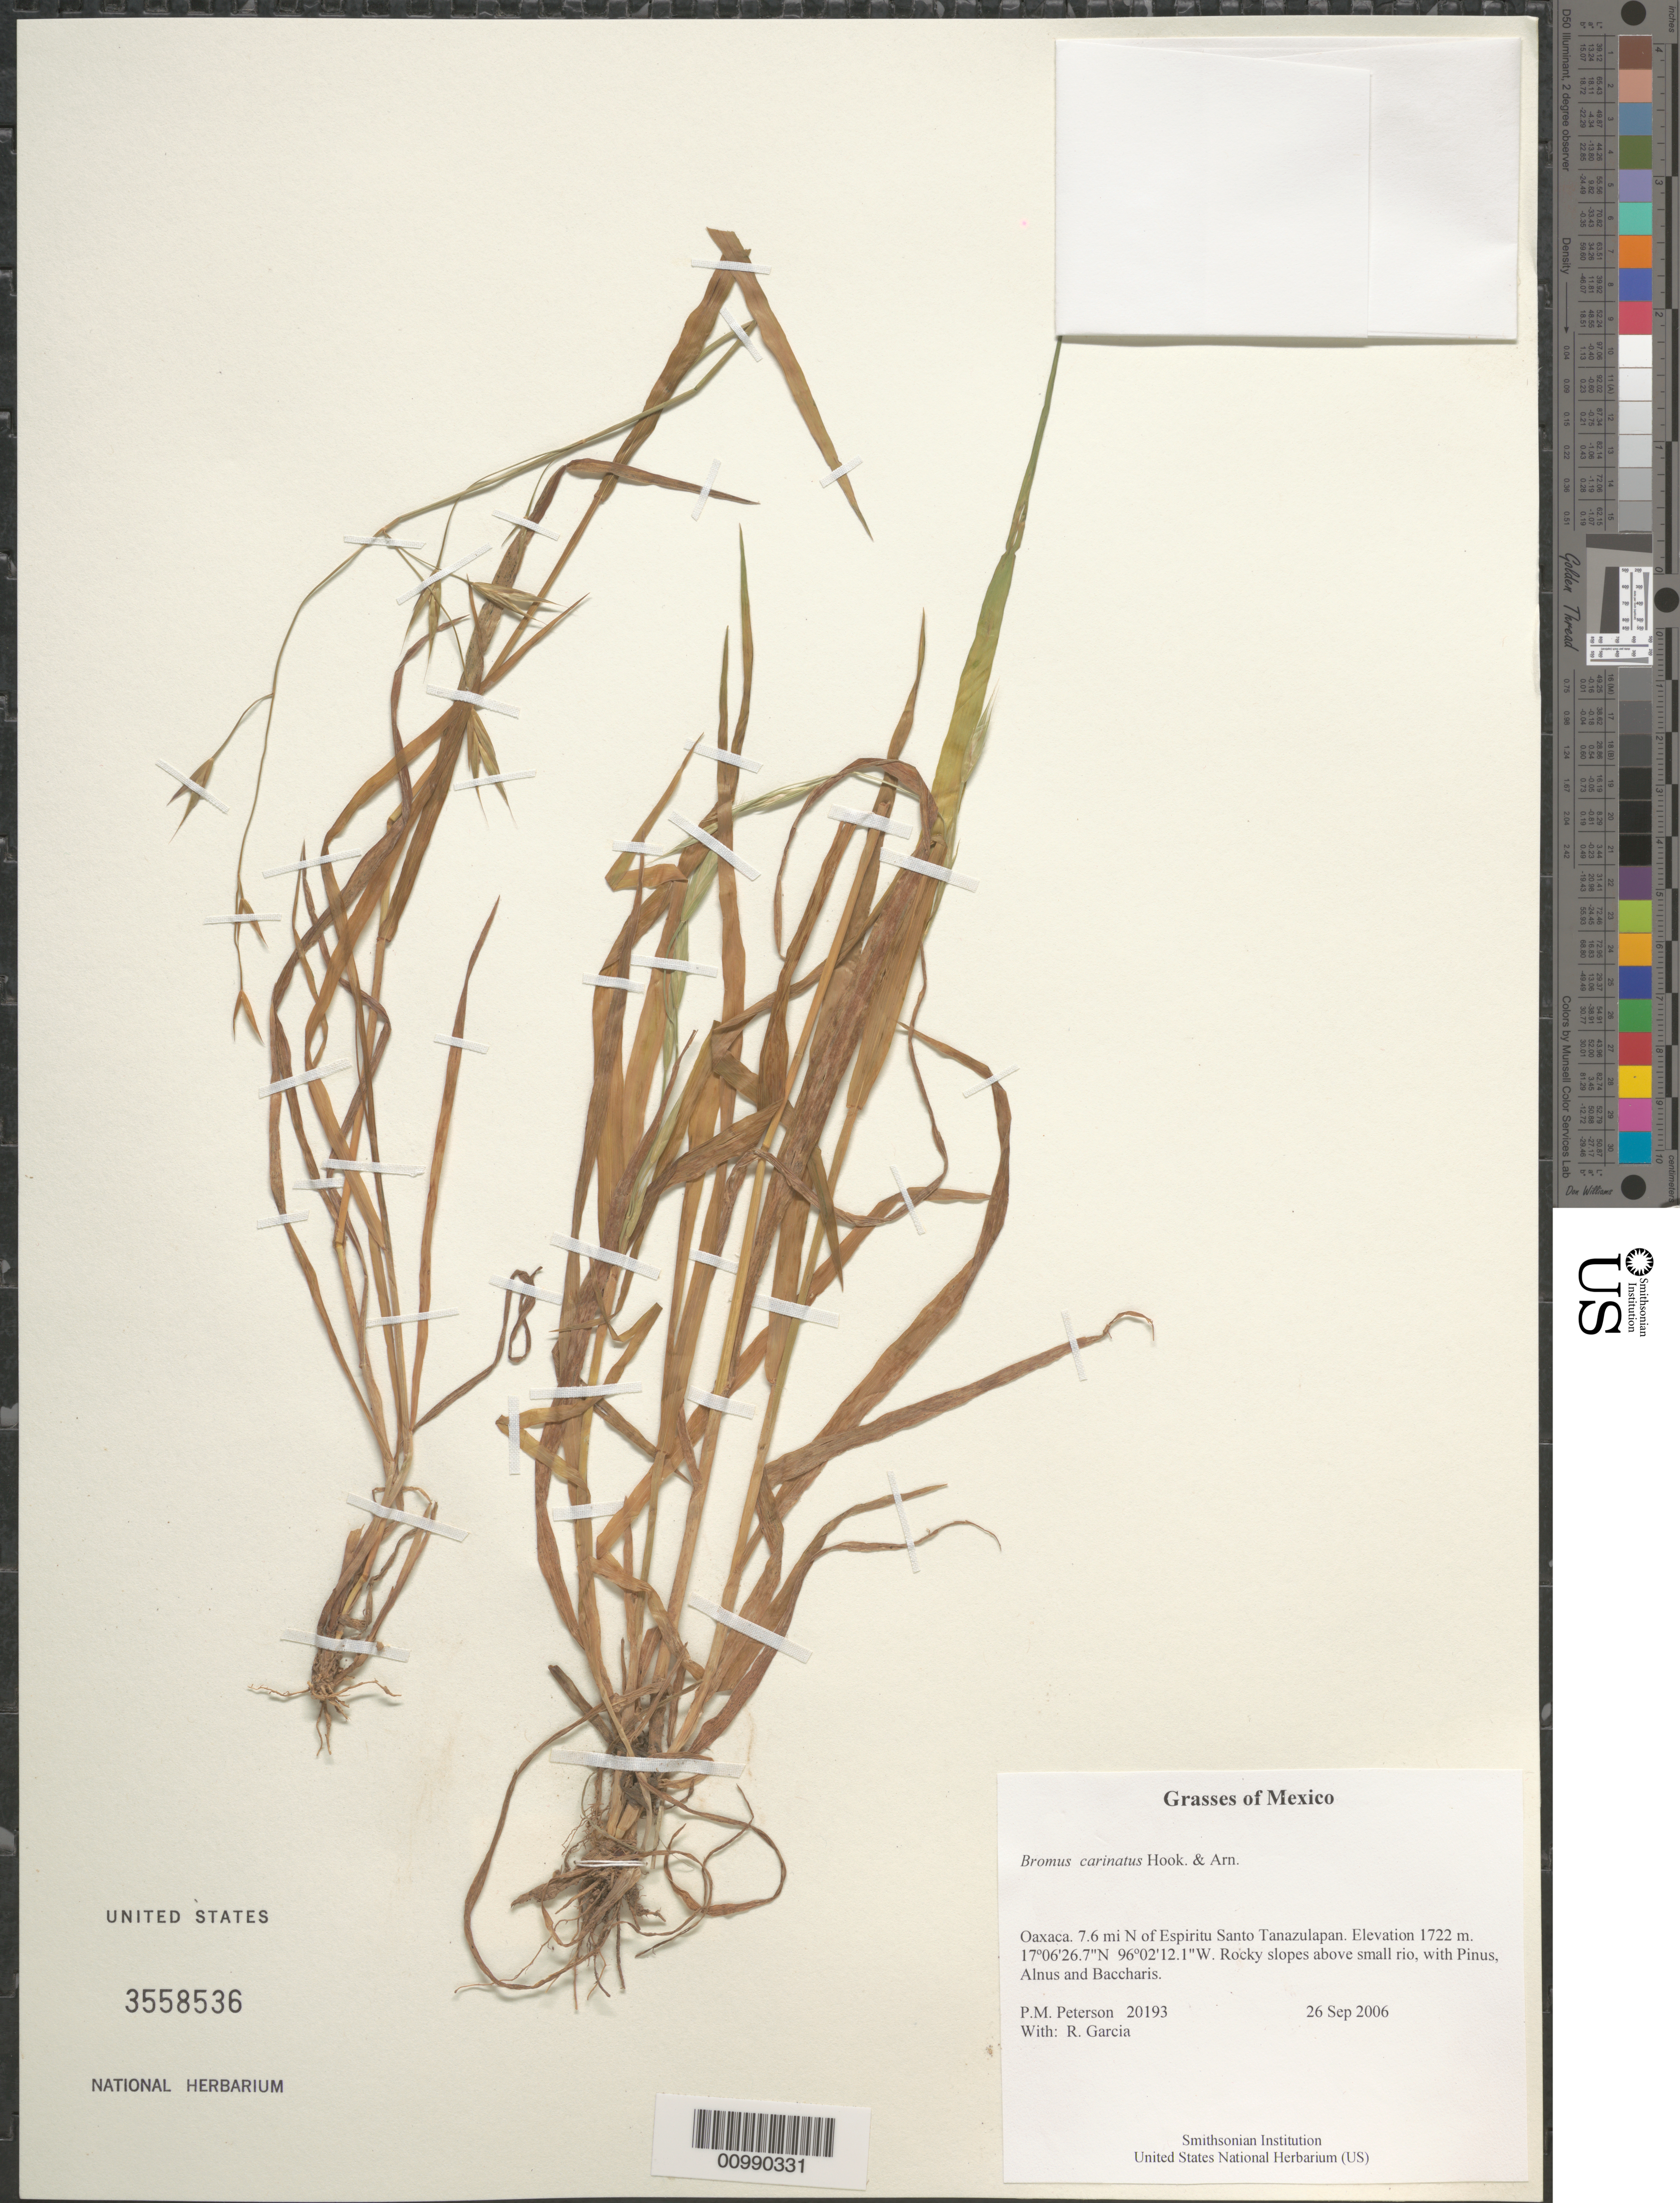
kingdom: Plantae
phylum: Tracheophyta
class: Liliopsida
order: Poales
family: Poaceae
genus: Bromus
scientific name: Bromus carinatus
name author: Hook. & Arn.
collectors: P. M. Peterson & R. Garcia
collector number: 20193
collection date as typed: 26 Sep 2006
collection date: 2006-09-26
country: Mexico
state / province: Oaxaca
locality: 7.6 mi N of Espiritu Santo Tanazulapan.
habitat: Rocky slopes above small rio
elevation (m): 1722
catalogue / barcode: US 3558536